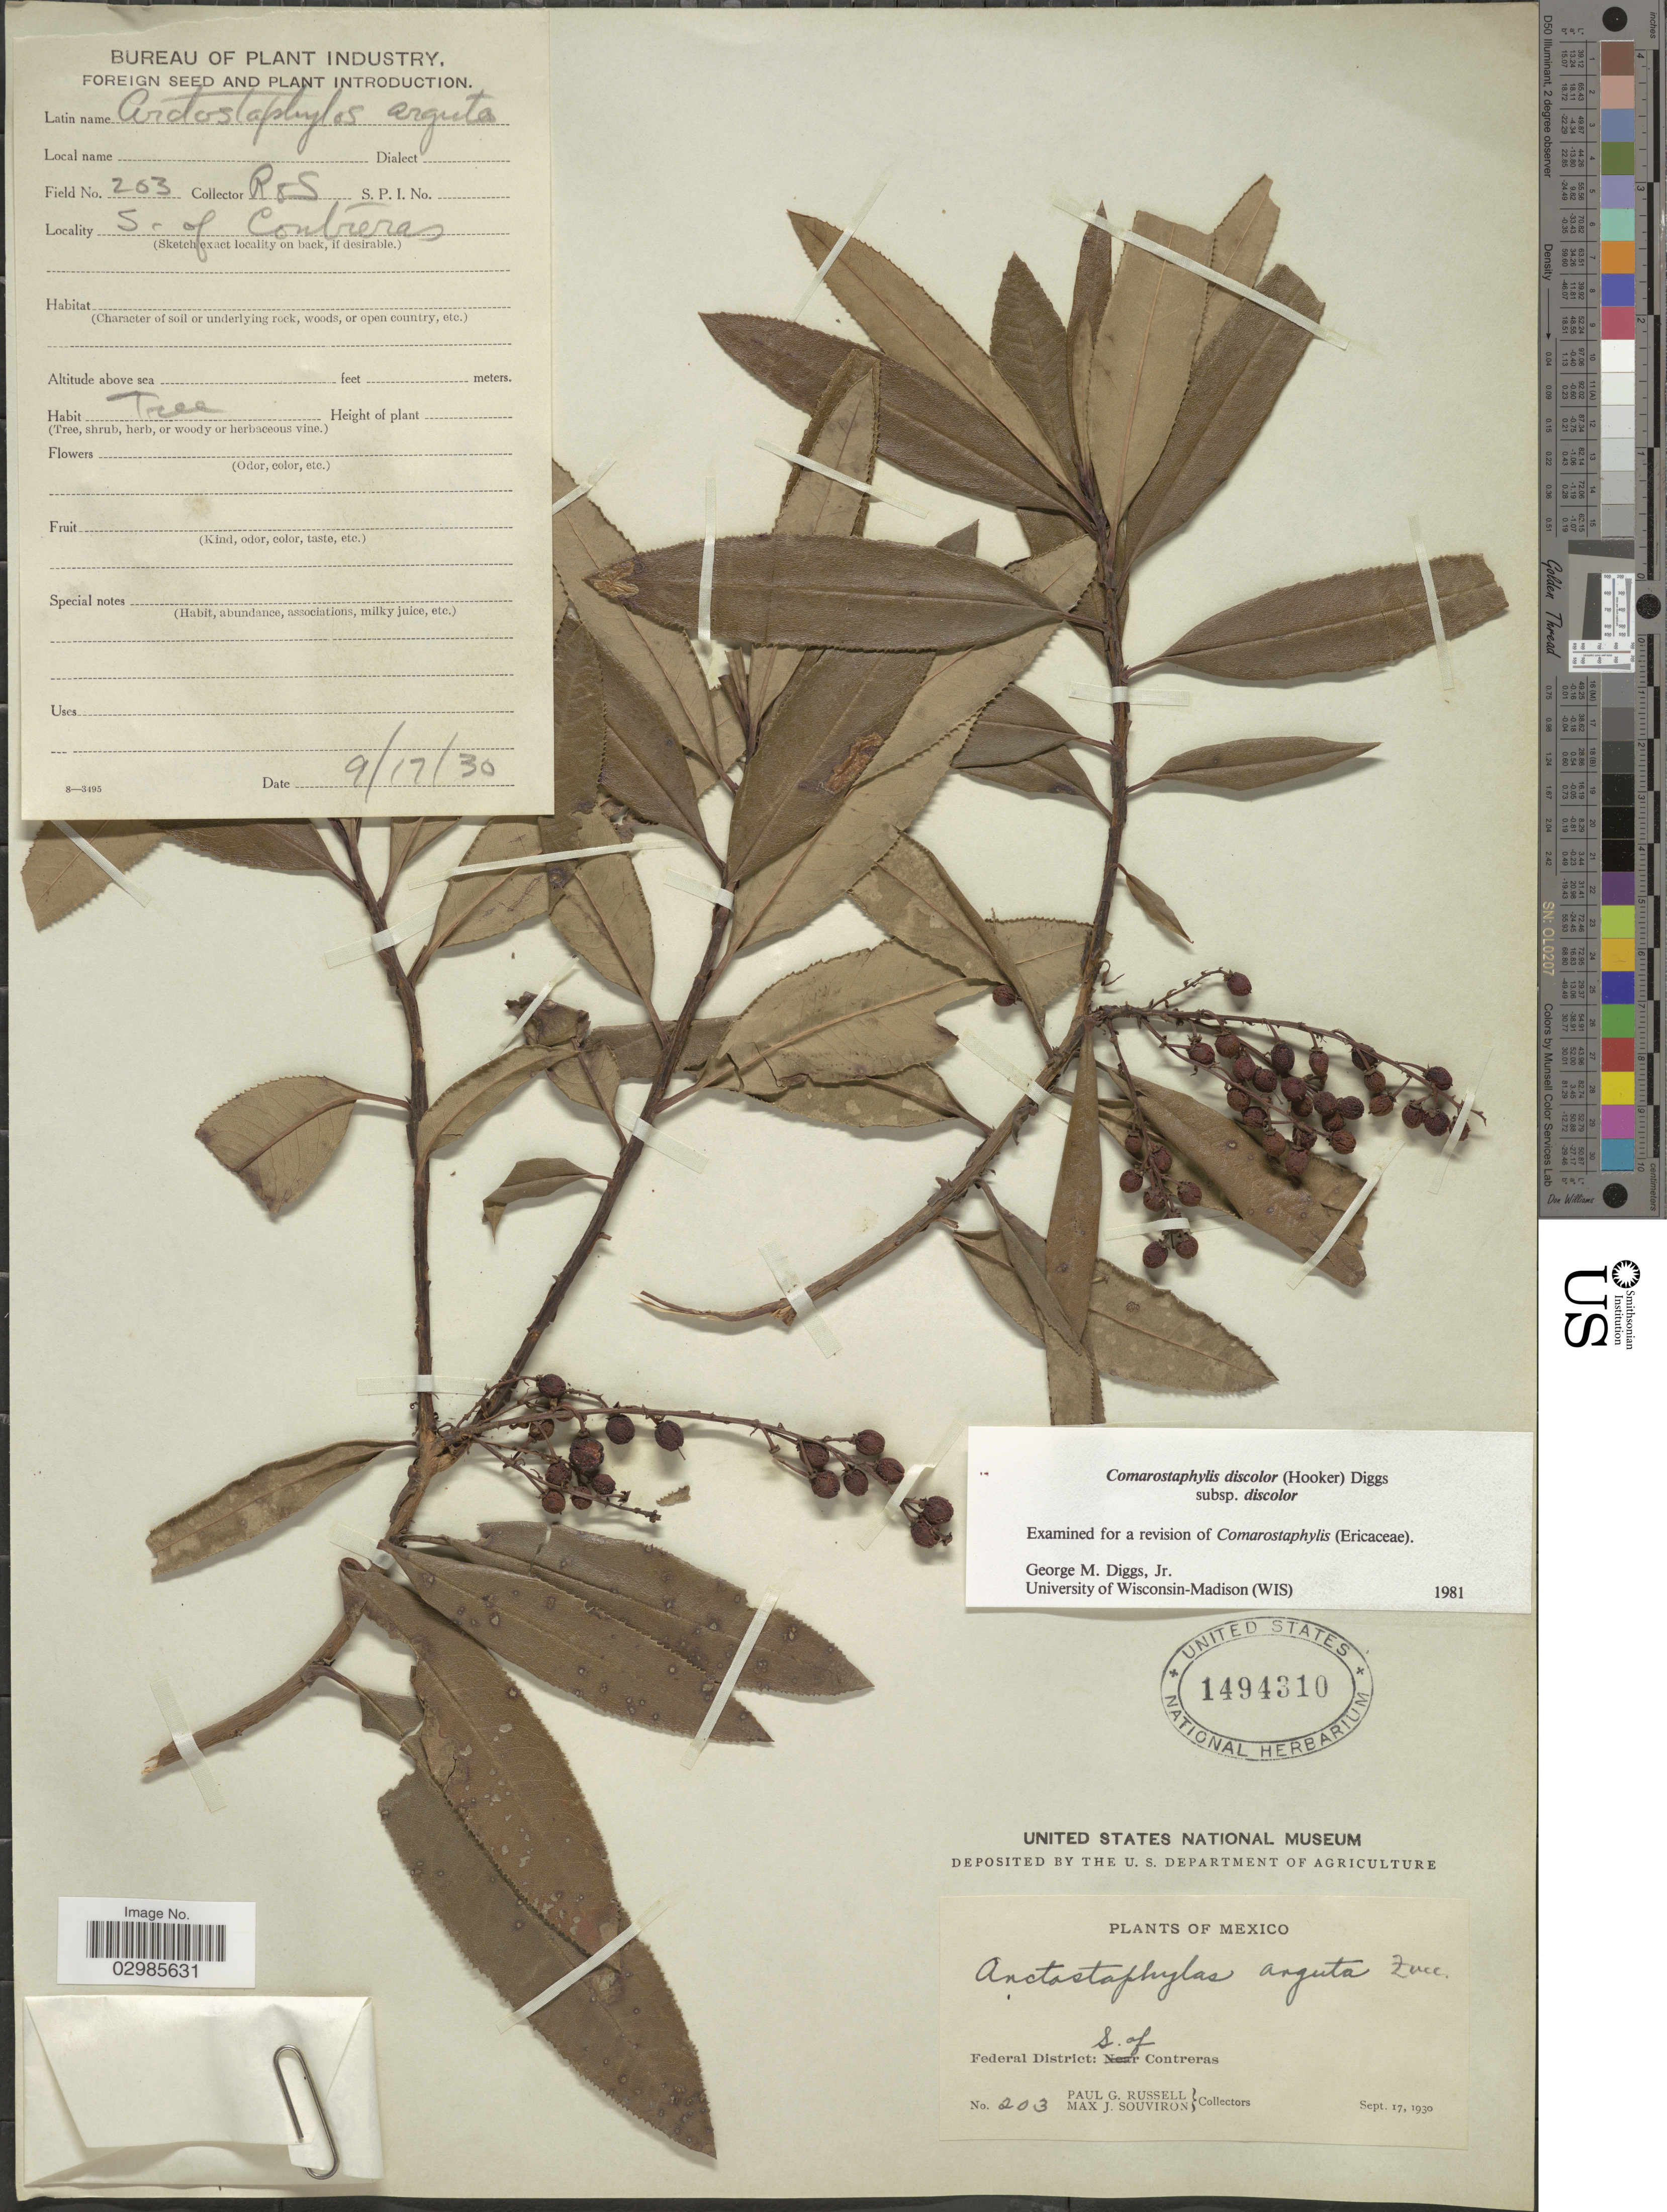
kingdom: Plantae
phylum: Tracheophyta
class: Magnoliopsida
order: Ericales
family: Ericaceae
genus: Comarostaphylis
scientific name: Comarostaphylis discolor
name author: (Hook.) Diggs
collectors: P. G. Russell & M. J. Souviron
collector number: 202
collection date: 1930-09-17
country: Mexico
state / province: Distrito Federal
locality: Federal District: S. of Contreras.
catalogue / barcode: US 1494310